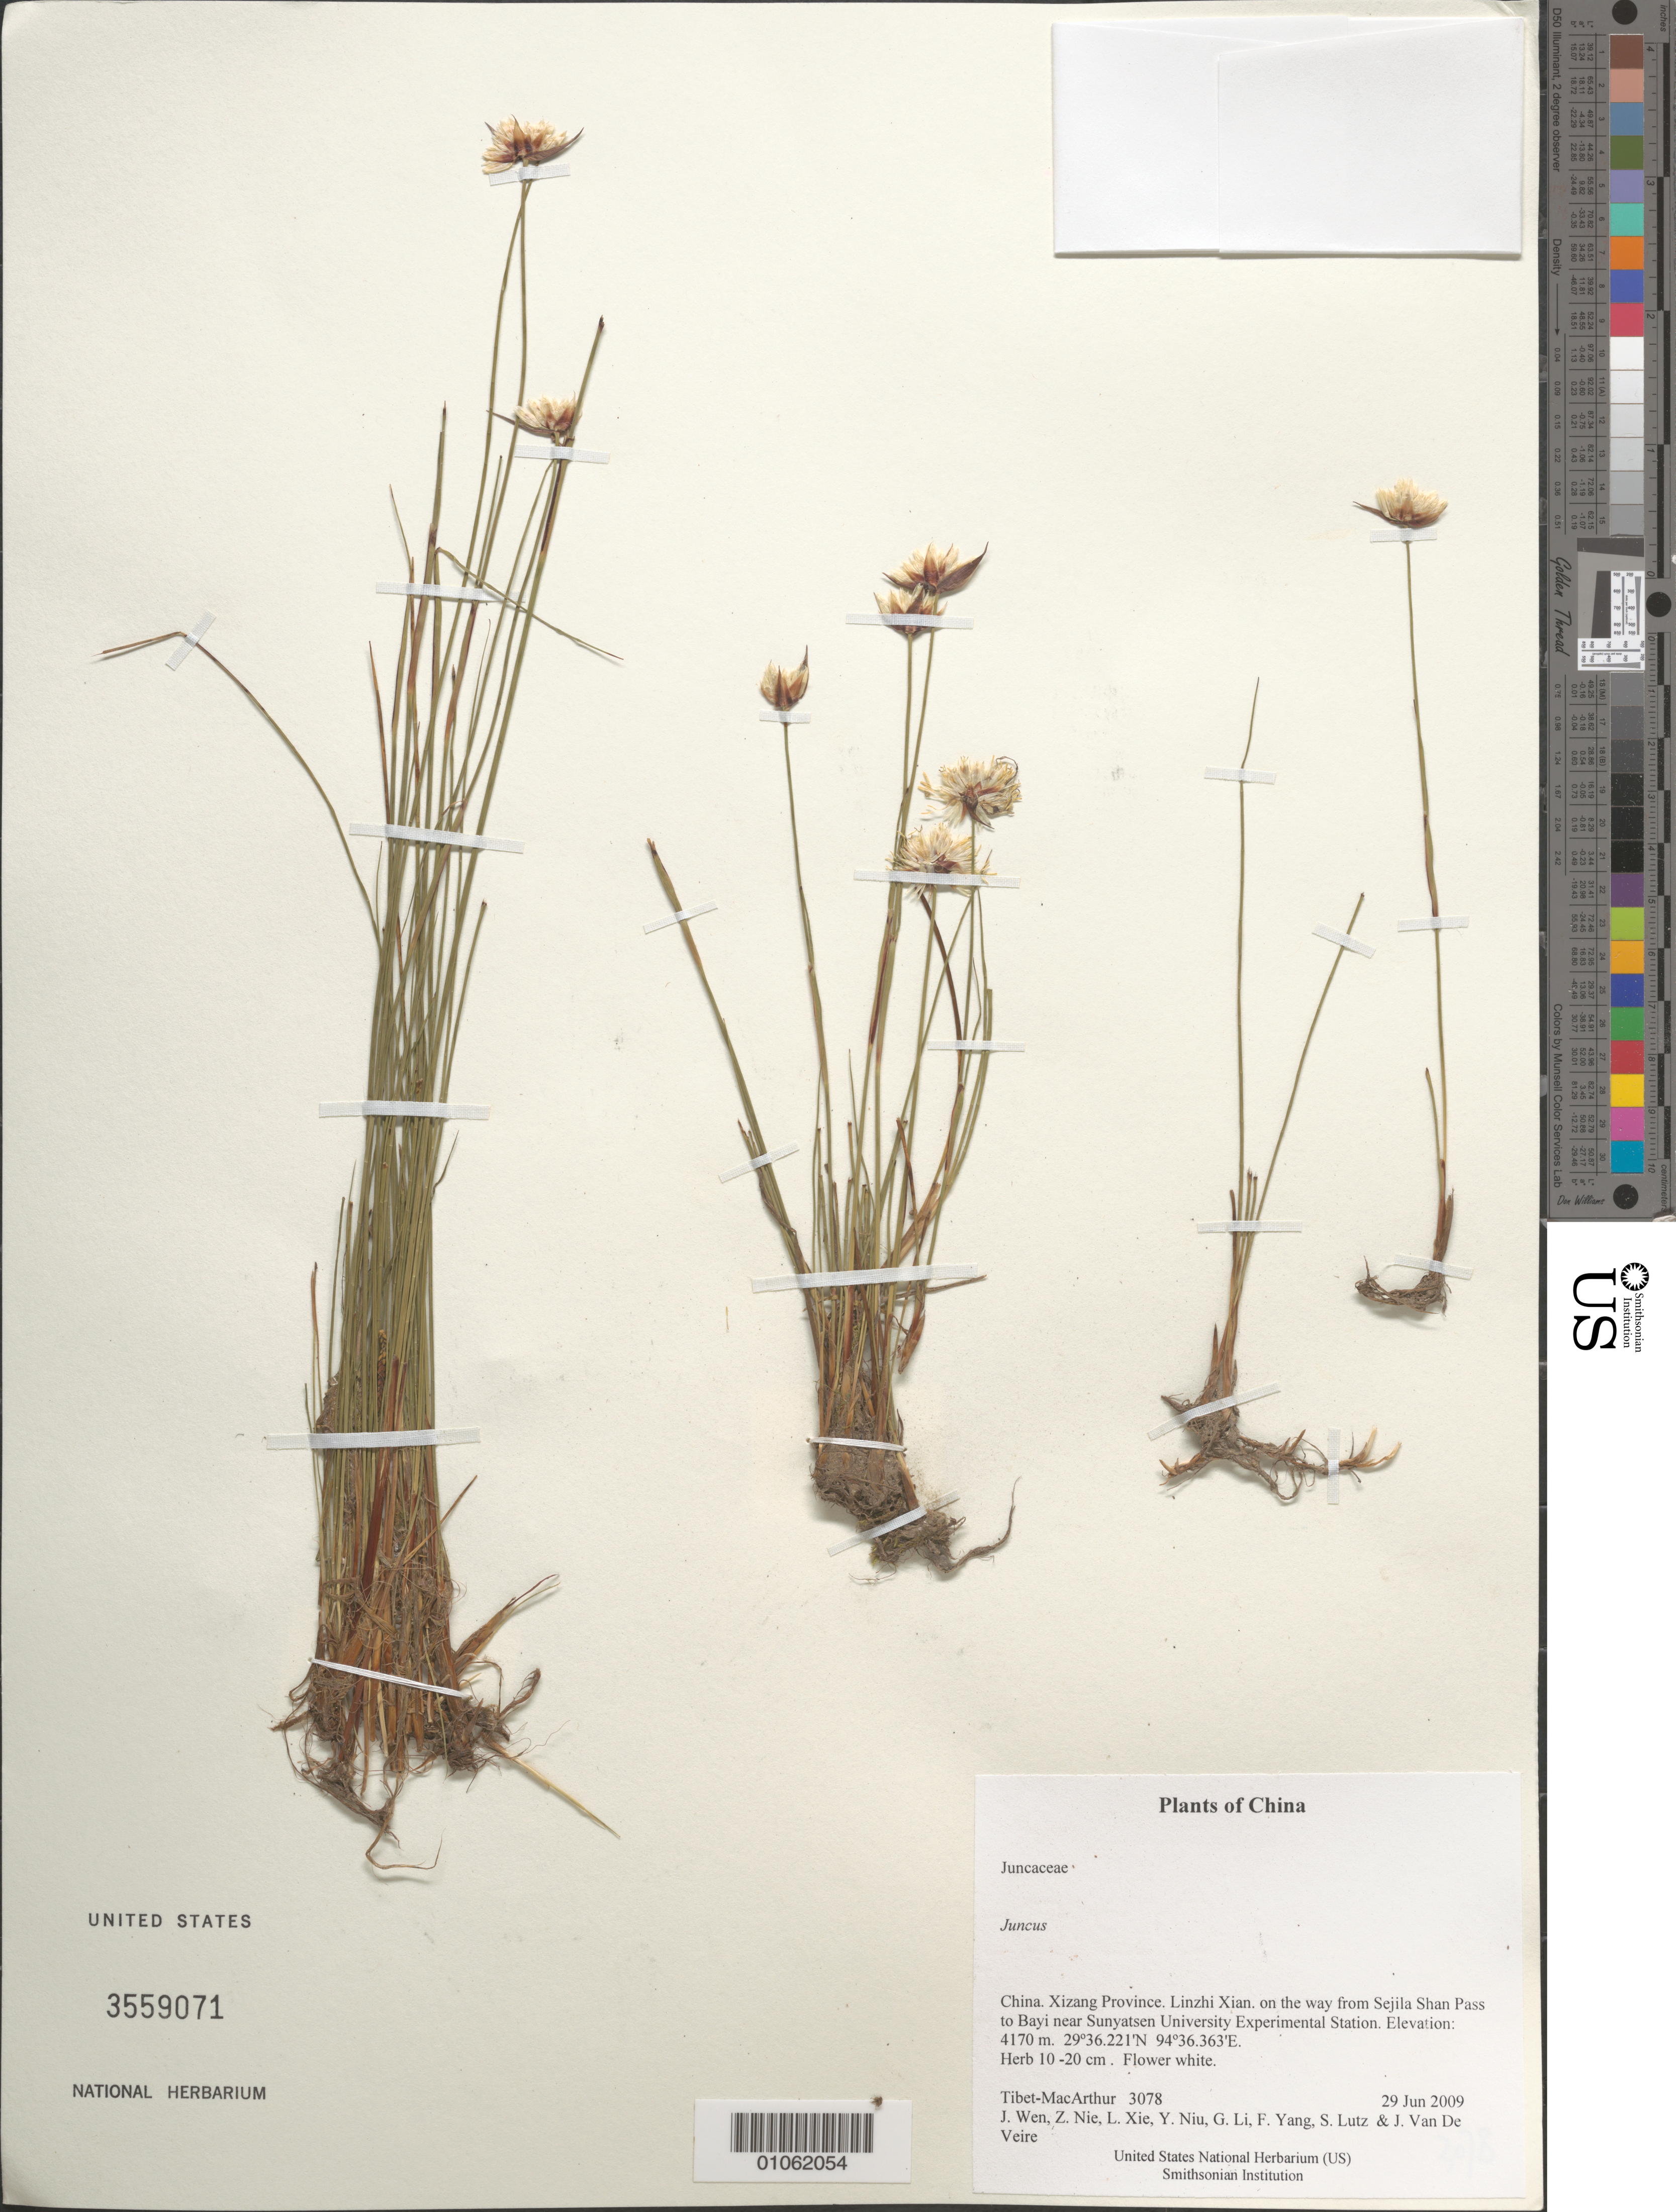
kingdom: Plantae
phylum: Tracheophyta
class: Liliopsida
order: Poales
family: Juncaceae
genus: Juncus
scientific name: Juncus sp.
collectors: Tibet-MacArthur, J. Wen, Z. Nie, L. Xie, Y. Niu, G. Li, F. Yang, S. Lutz & J. Van De Veire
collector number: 3078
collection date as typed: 29 Jun 2009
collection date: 2009-06-29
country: China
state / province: Xizang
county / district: Linzhi Xian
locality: on the way from Sejila Shan Pass to Bayi near Sunyatsen University Experimental Station.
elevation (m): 4170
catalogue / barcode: US 3559071